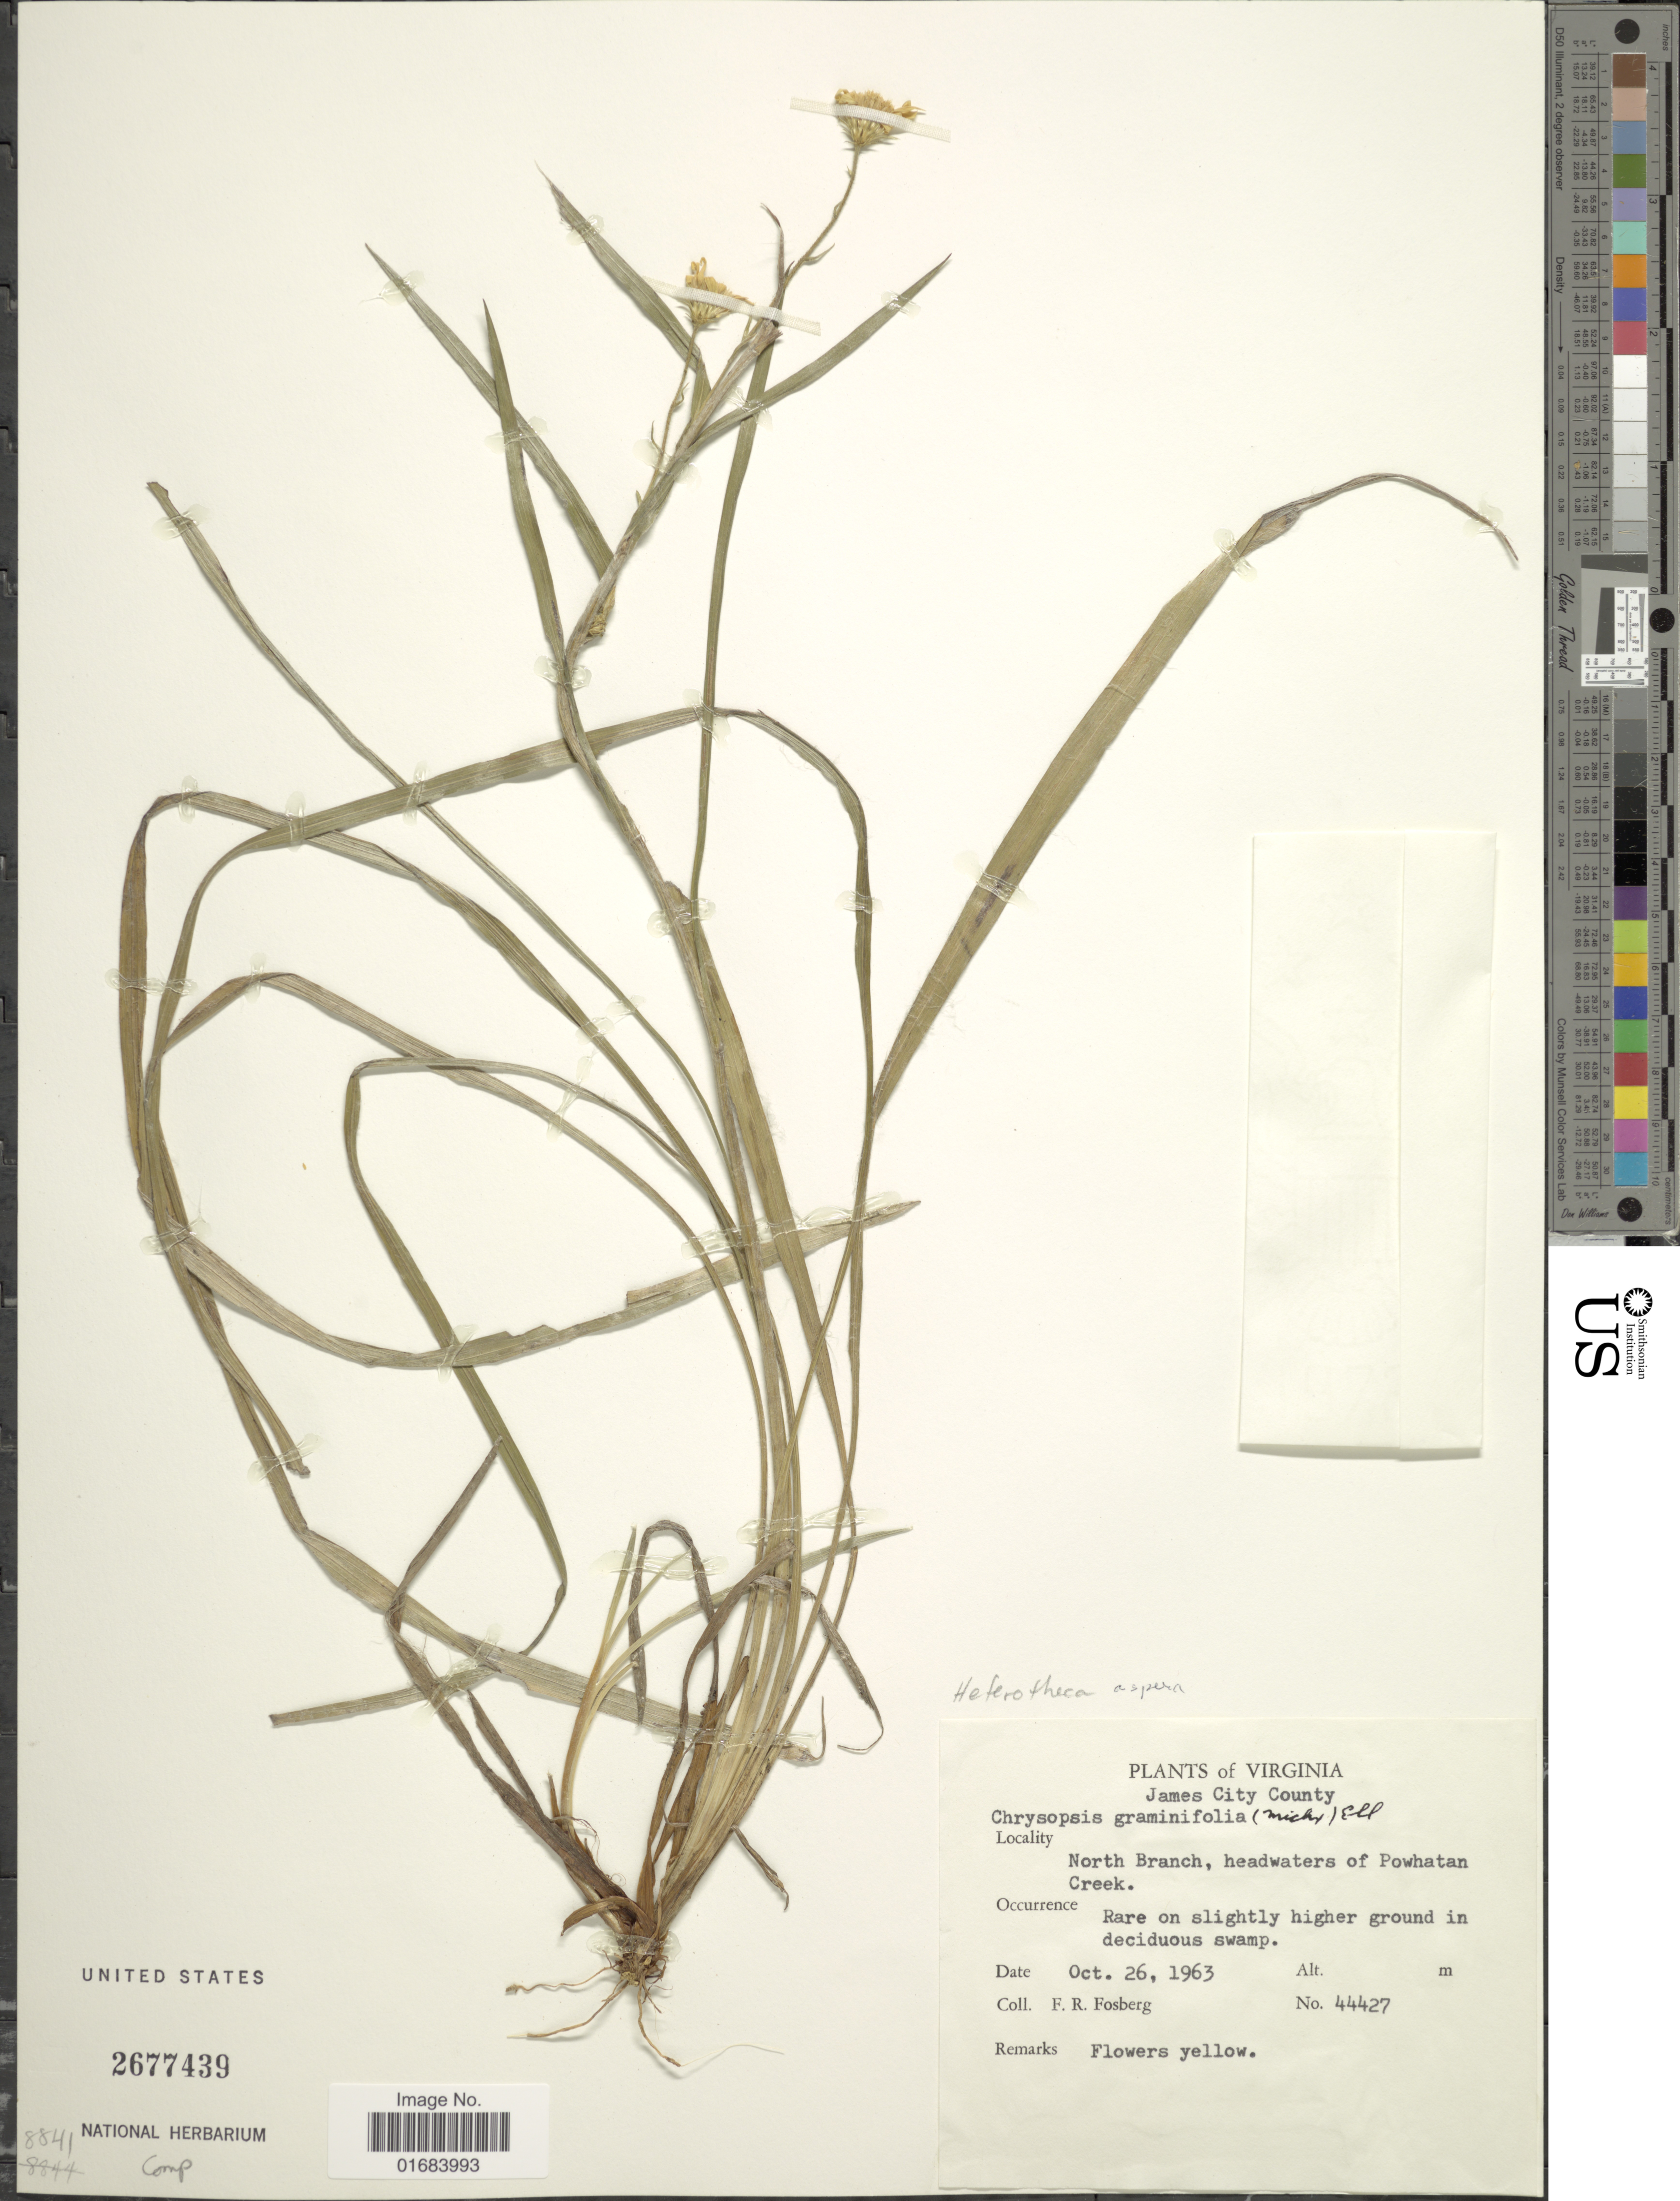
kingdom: Plantae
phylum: Tracheophyta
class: Magnoliopsida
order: Asterales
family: Asteraceae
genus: Pityopsis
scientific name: Pityopsis graminifolia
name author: (Michx.) Nutt.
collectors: F. R. Fosberg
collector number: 44427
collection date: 1963-10-26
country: United States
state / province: Virginia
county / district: James City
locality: James City County, North Branch, headwaters of Powhatan Creek.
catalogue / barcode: US 2677439